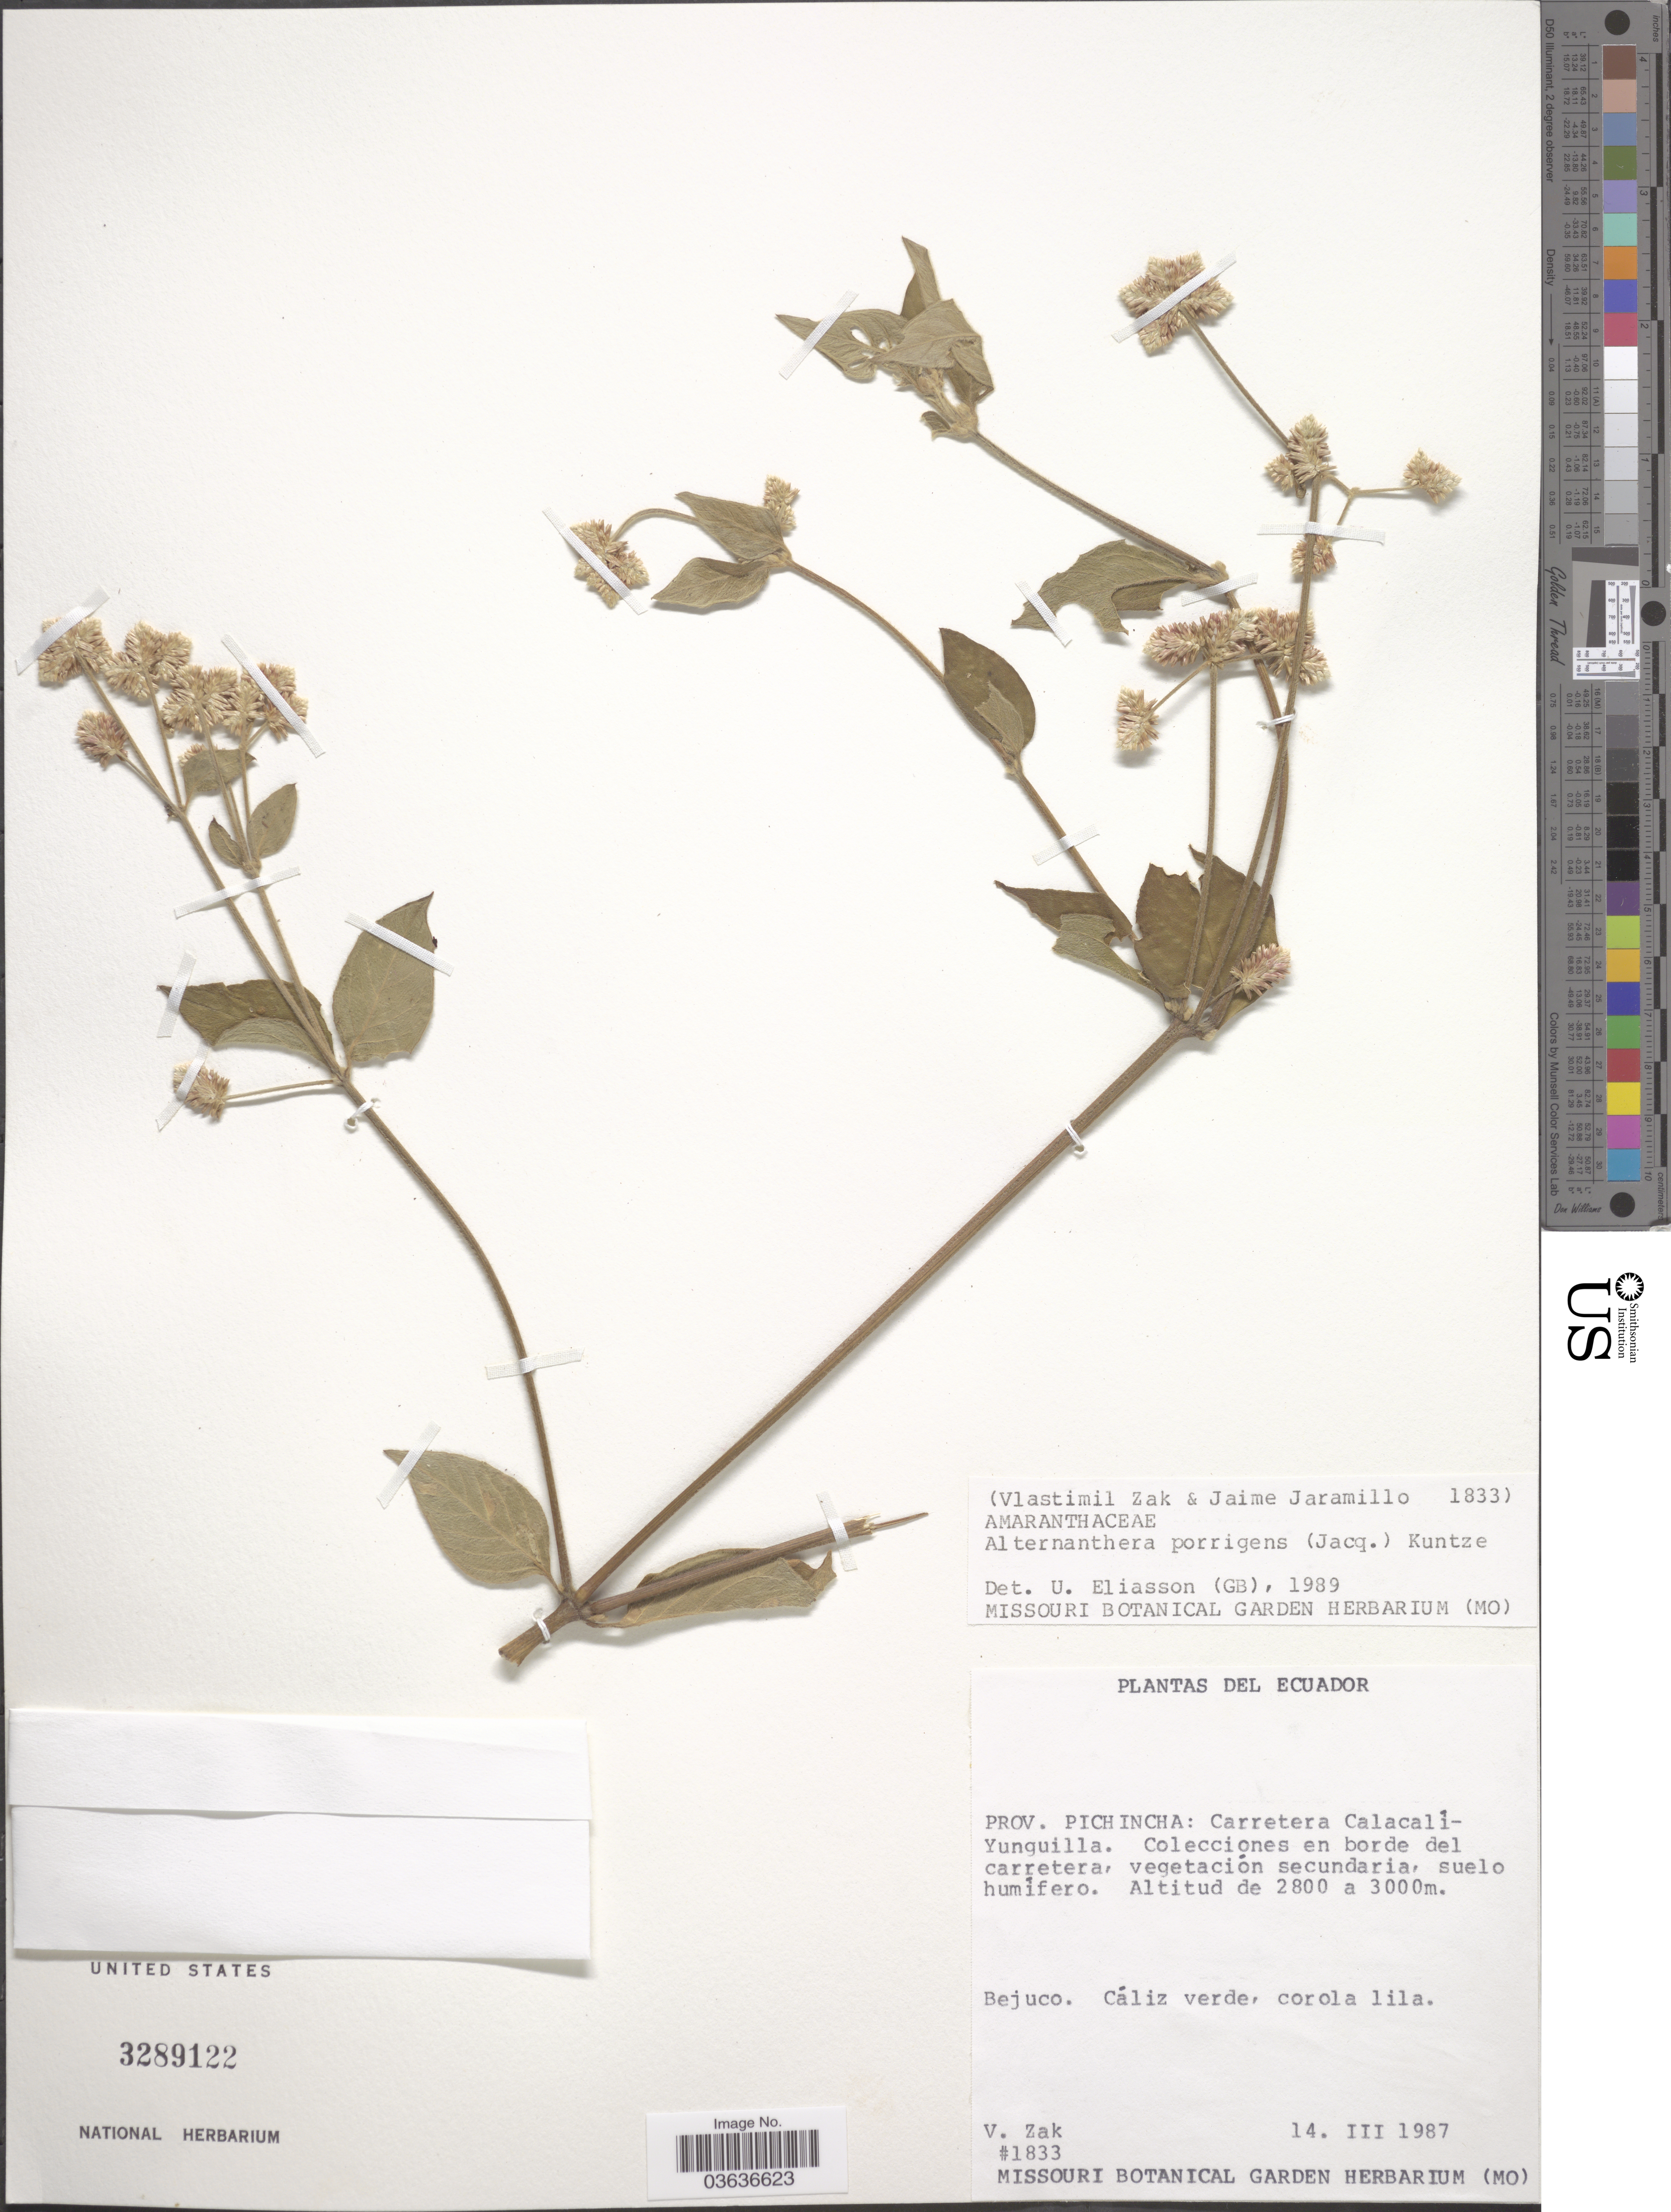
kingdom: Plantae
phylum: Tracheophyta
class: Magnoliopsida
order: Caryophyllales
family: Amaranthaceae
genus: Alternanthera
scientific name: Alternanthera porrigens var. porrigens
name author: (Jacq.) Kuntze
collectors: V. Zak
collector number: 1833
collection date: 1987-03-14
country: Ecuador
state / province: Pichincha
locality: Carretera Calacalí-Yunguilla.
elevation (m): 2800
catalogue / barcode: US 3289122